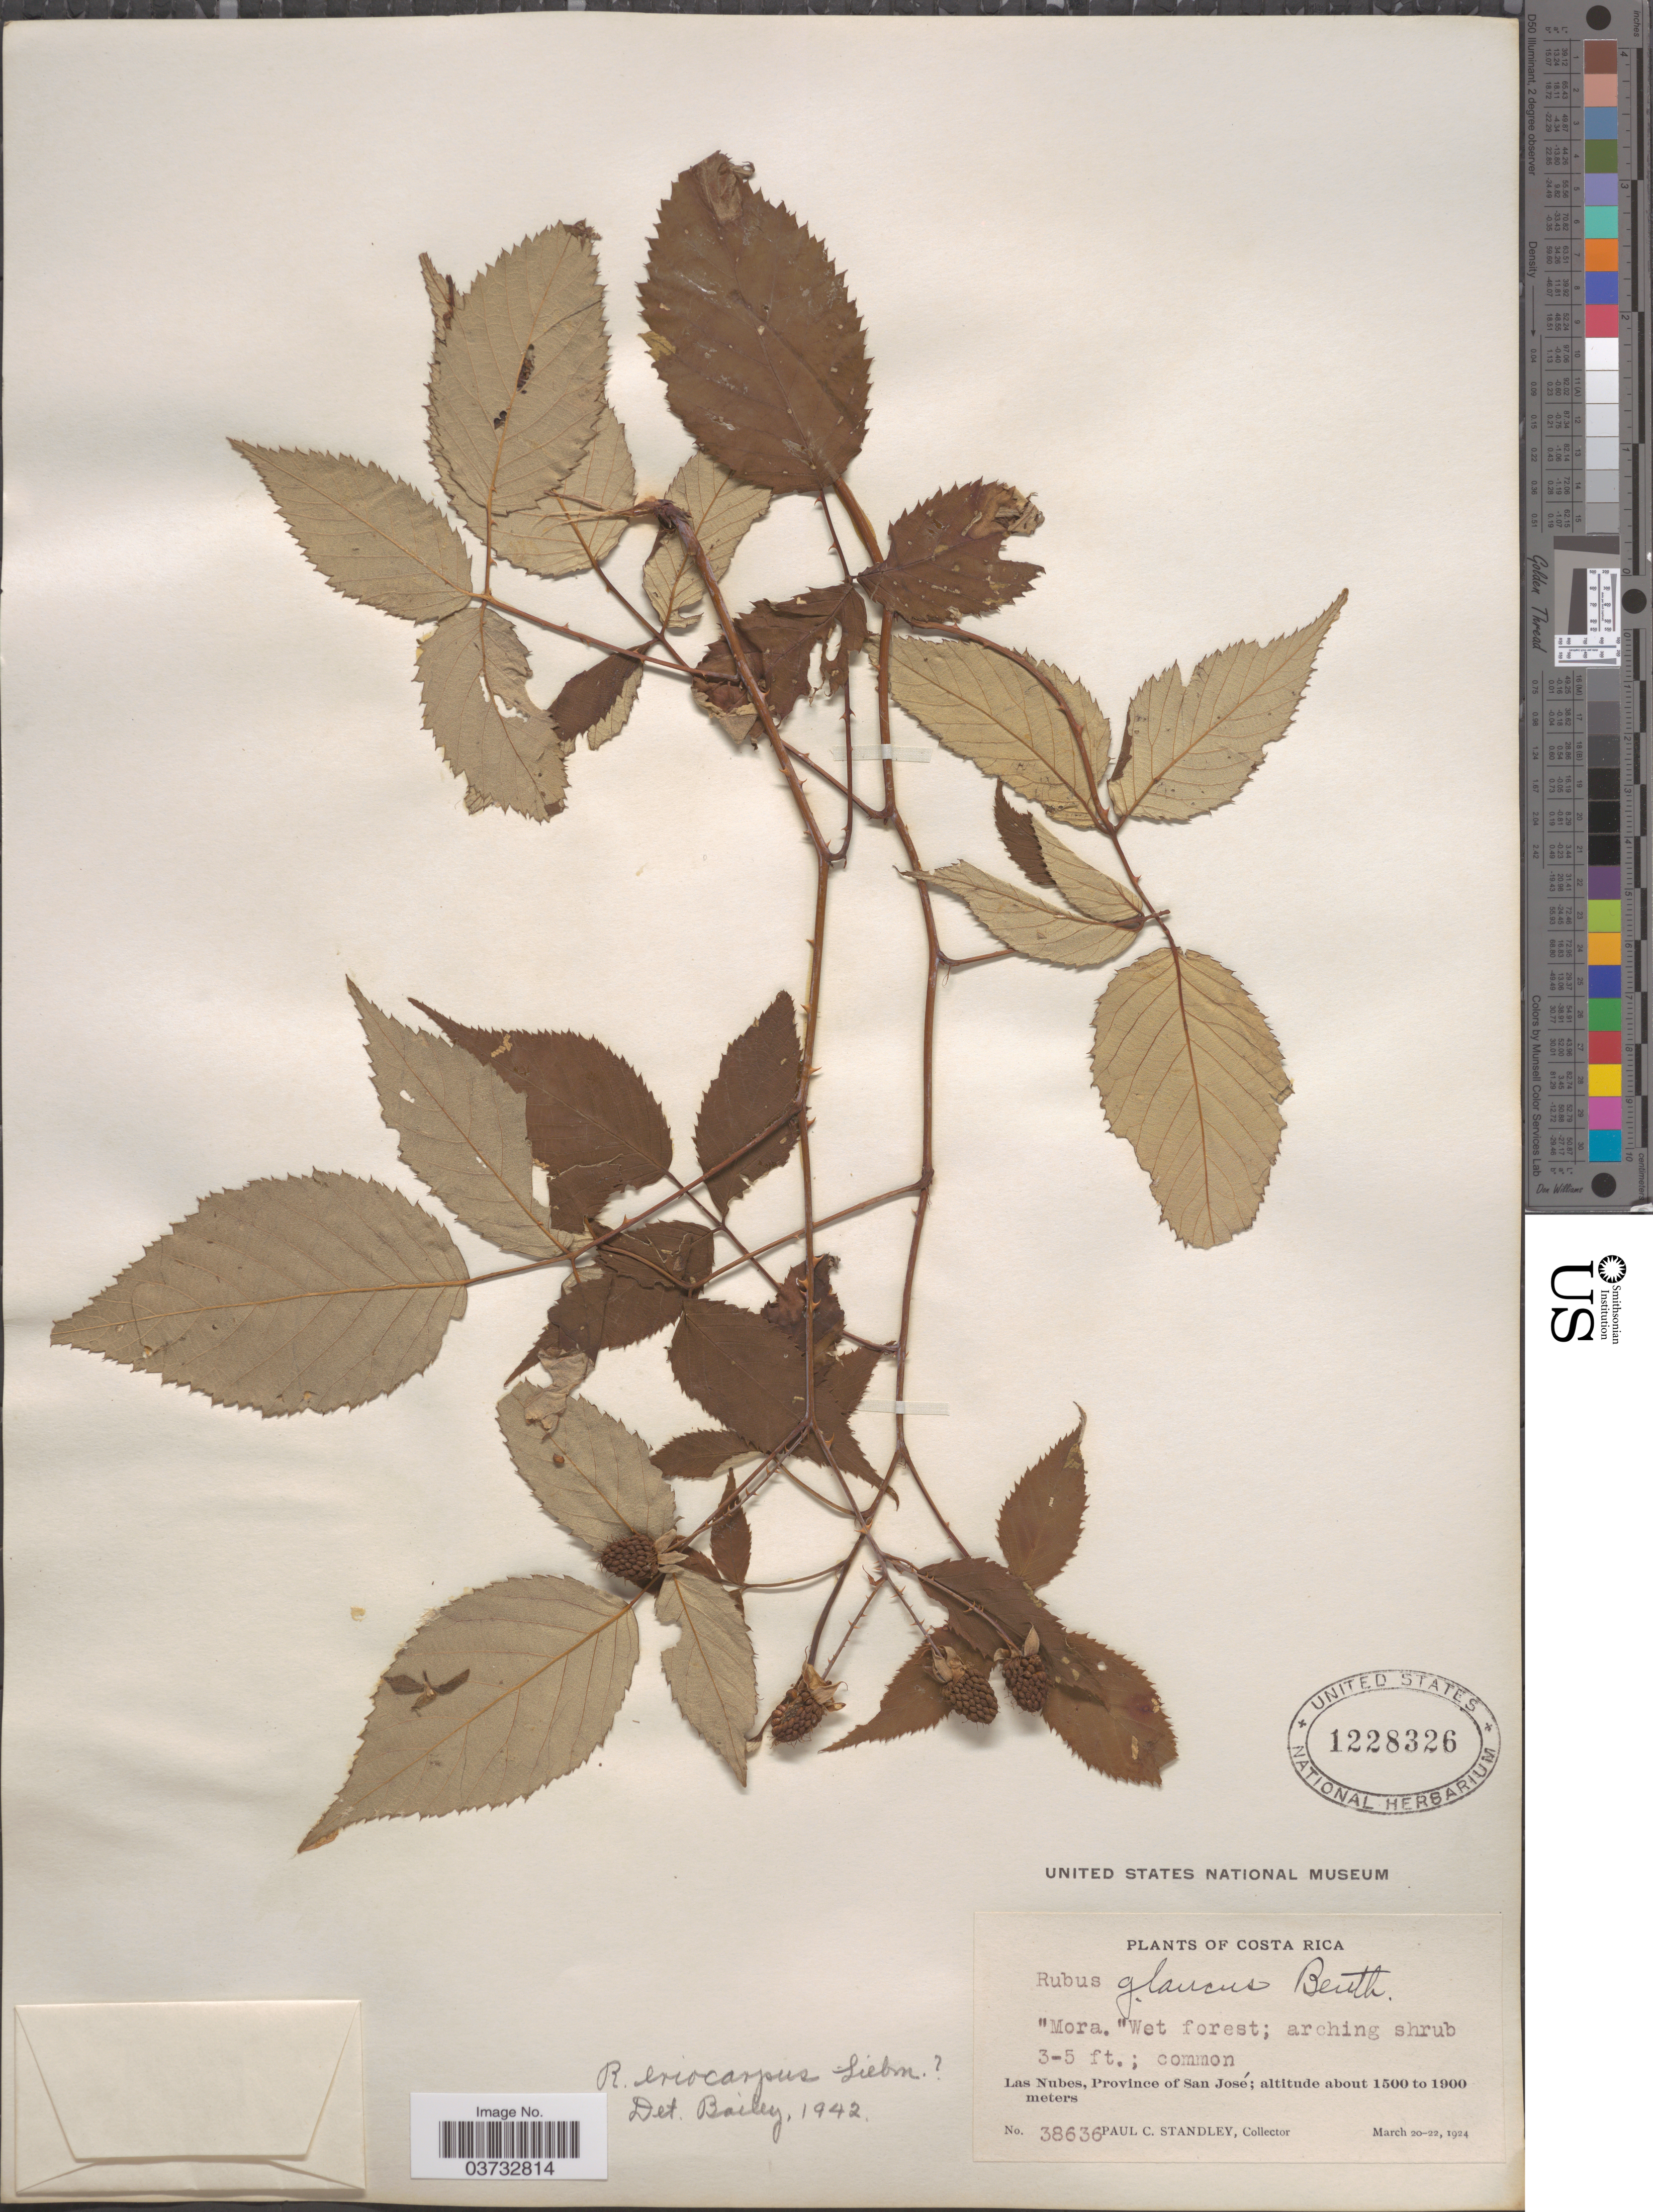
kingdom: Plantae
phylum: Tracheophyta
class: Magnoliopsida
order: Rosales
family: Rosaceae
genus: Rubus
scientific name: Rubus eriocarpus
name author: Liebm.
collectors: P. C. Standley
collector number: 38636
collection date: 1924-03-20/1924-03-22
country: Costa Rica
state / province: San José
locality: Las Nubes.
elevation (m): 1500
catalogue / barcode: US 1228326